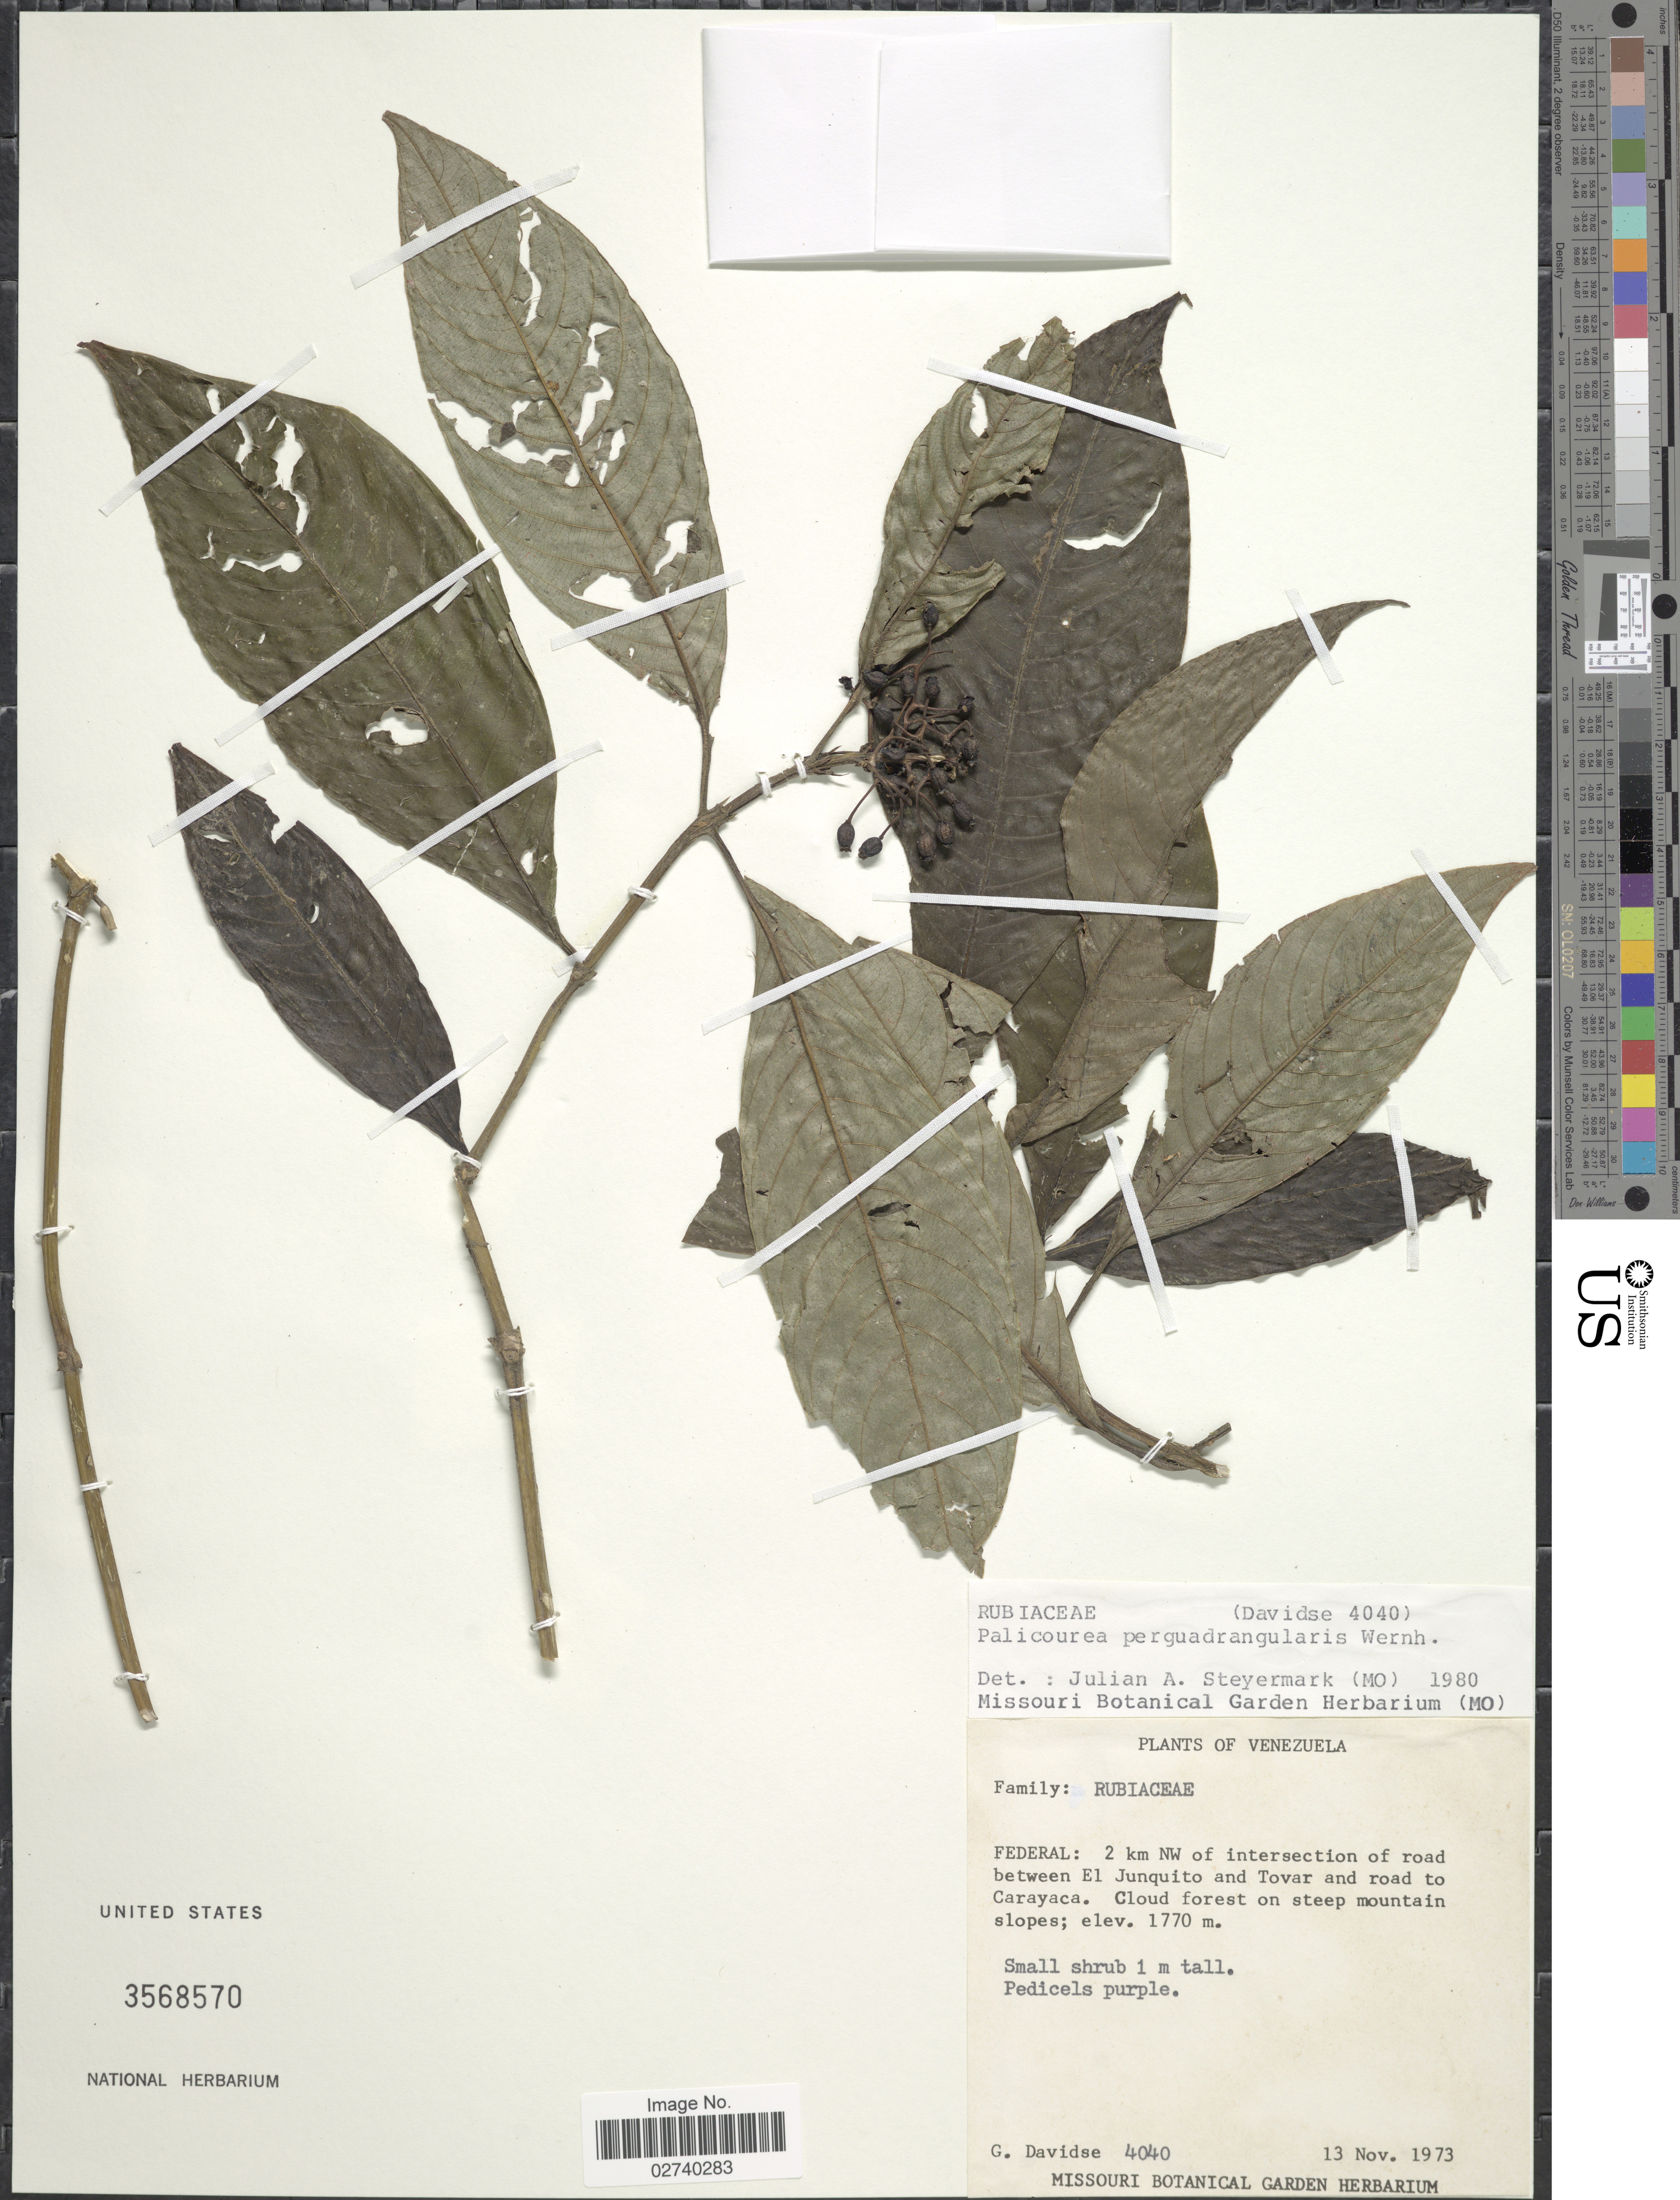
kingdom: Plantae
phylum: Tracheophyta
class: Magnoliopsida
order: Gentianales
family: Rubiaceae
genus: Palicourea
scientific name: Palicourea perquadrangularis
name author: Wernham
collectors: G. Davidse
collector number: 4040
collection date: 1973-11-13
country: Venezuela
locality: Federal: 2 km NW of intersection of road between El Junquito and Tovar and road to Carayaca.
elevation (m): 1770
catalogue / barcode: US 3568570